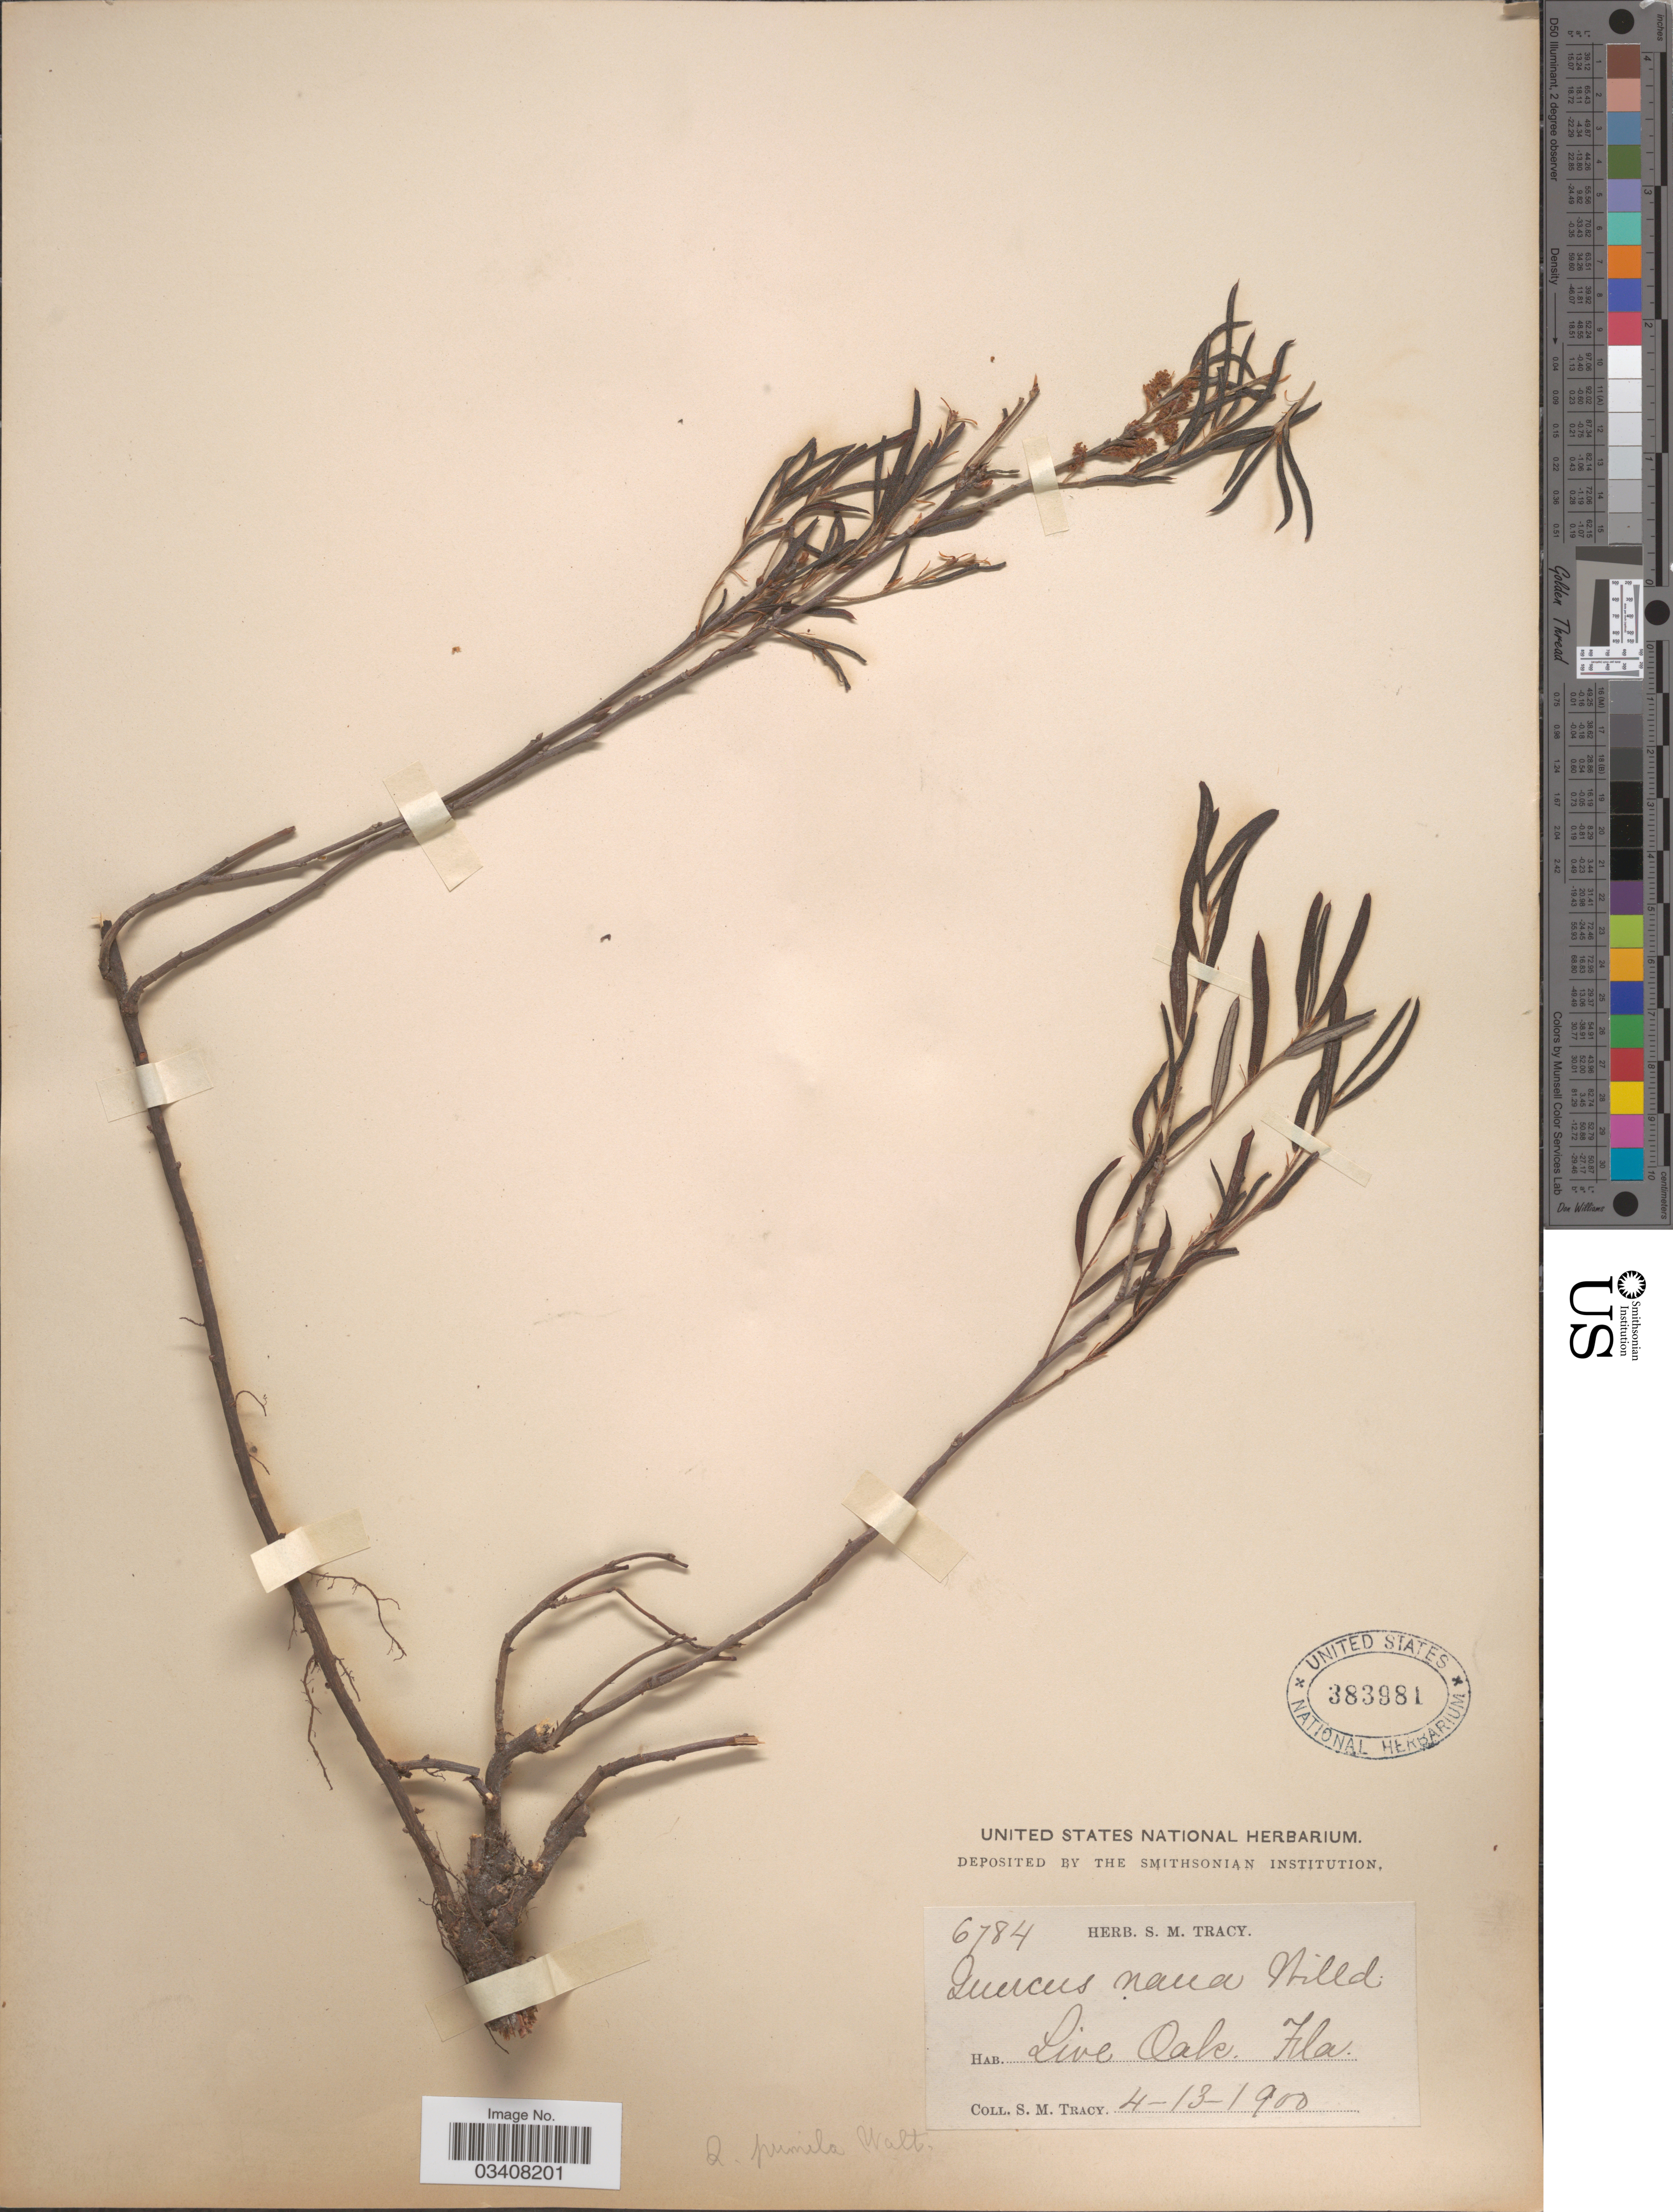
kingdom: Plantae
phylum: Tracheophyta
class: Magnoliopsida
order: Fagales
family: Fagaceae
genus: Quercus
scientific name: Quercus pumila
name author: Walter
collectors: S. M. Tracy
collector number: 6784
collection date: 1900-04-13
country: United States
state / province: Florida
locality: Live Oak.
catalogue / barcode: US 383981